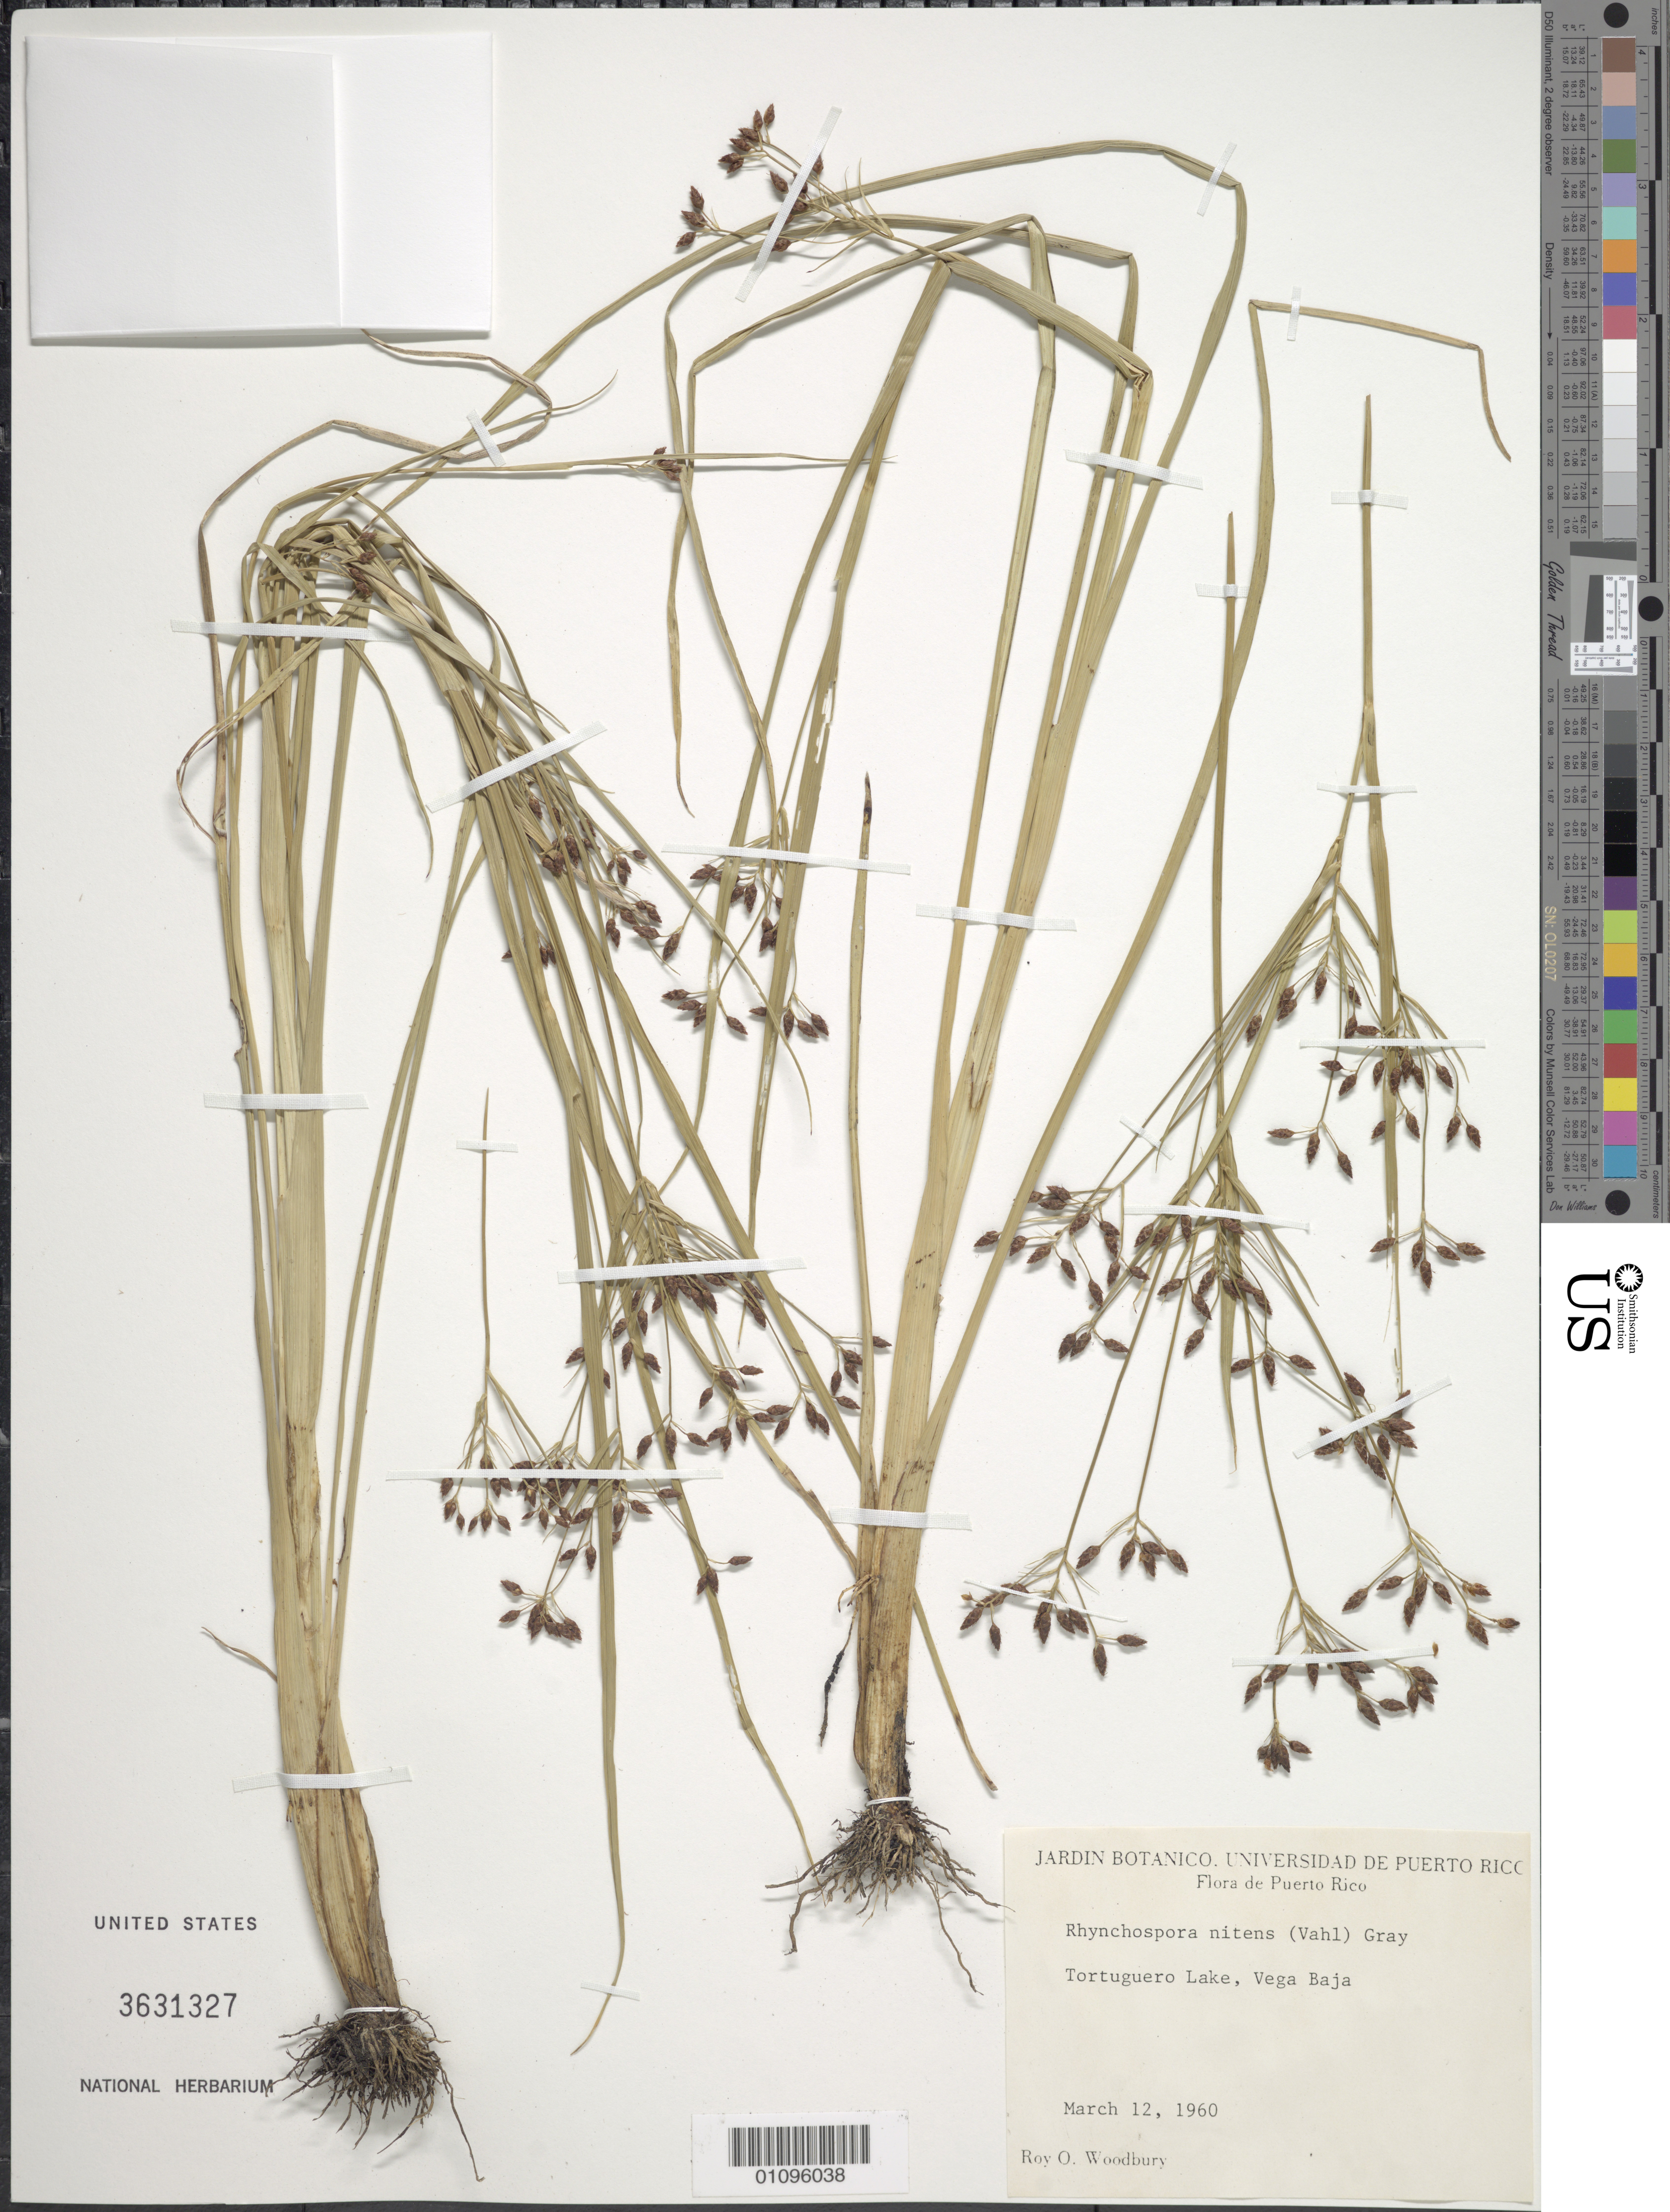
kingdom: Plantae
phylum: Tracheophyta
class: Liliopsida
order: Poales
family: Cyperaceae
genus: Rhynchospora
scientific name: Rhynchospora nitens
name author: (Vahl) A. Gray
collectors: R. O. Woodbury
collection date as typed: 12 Mar 1960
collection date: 1960-03-12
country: Puerto Rico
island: Puerto Rico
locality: Tortuguero Lake, Vega Baja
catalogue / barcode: US 3631327